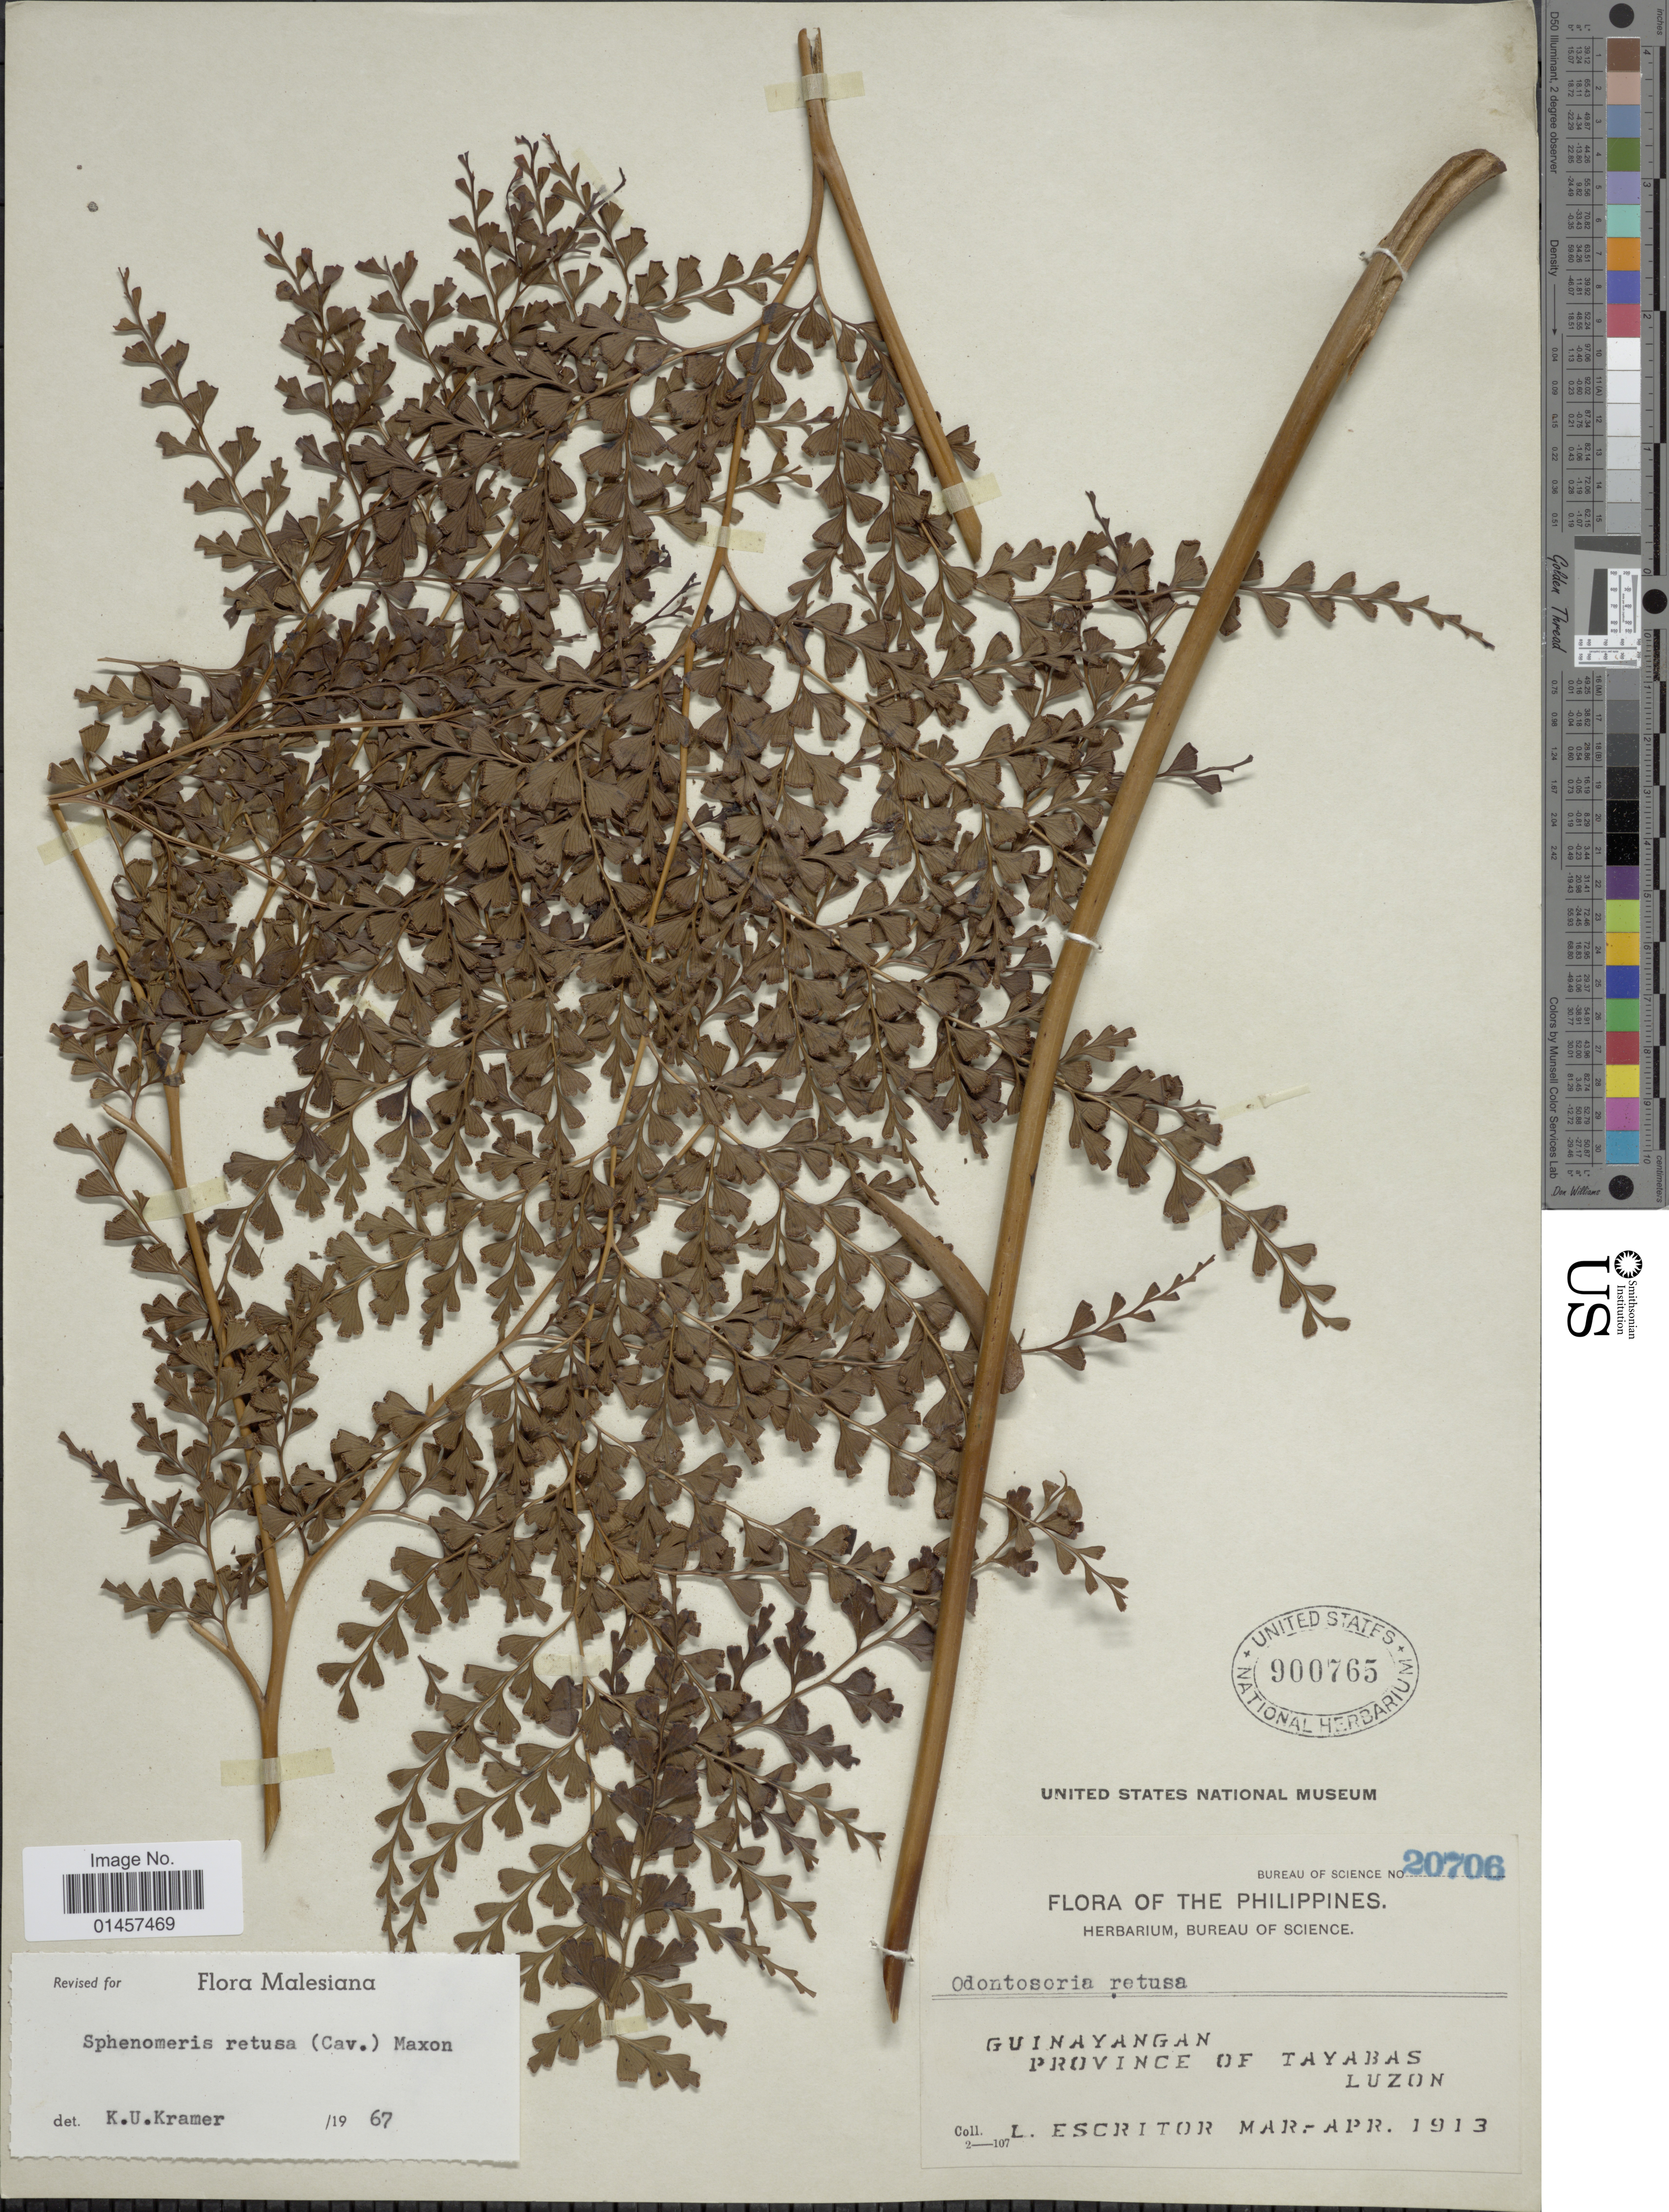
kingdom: Plantae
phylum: Tracheophyta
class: Polypodiopsida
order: Polypodiales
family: Lindsaeaceae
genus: Sphenomeris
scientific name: Sphenomeris retusa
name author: (Cav.) Maxim.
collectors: L. Escritor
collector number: Bureau of Science 20706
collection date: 1913-03/1913-04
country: Philippines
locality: Guinayangan, province of Tayabas, Luzon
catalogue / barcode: US 900765